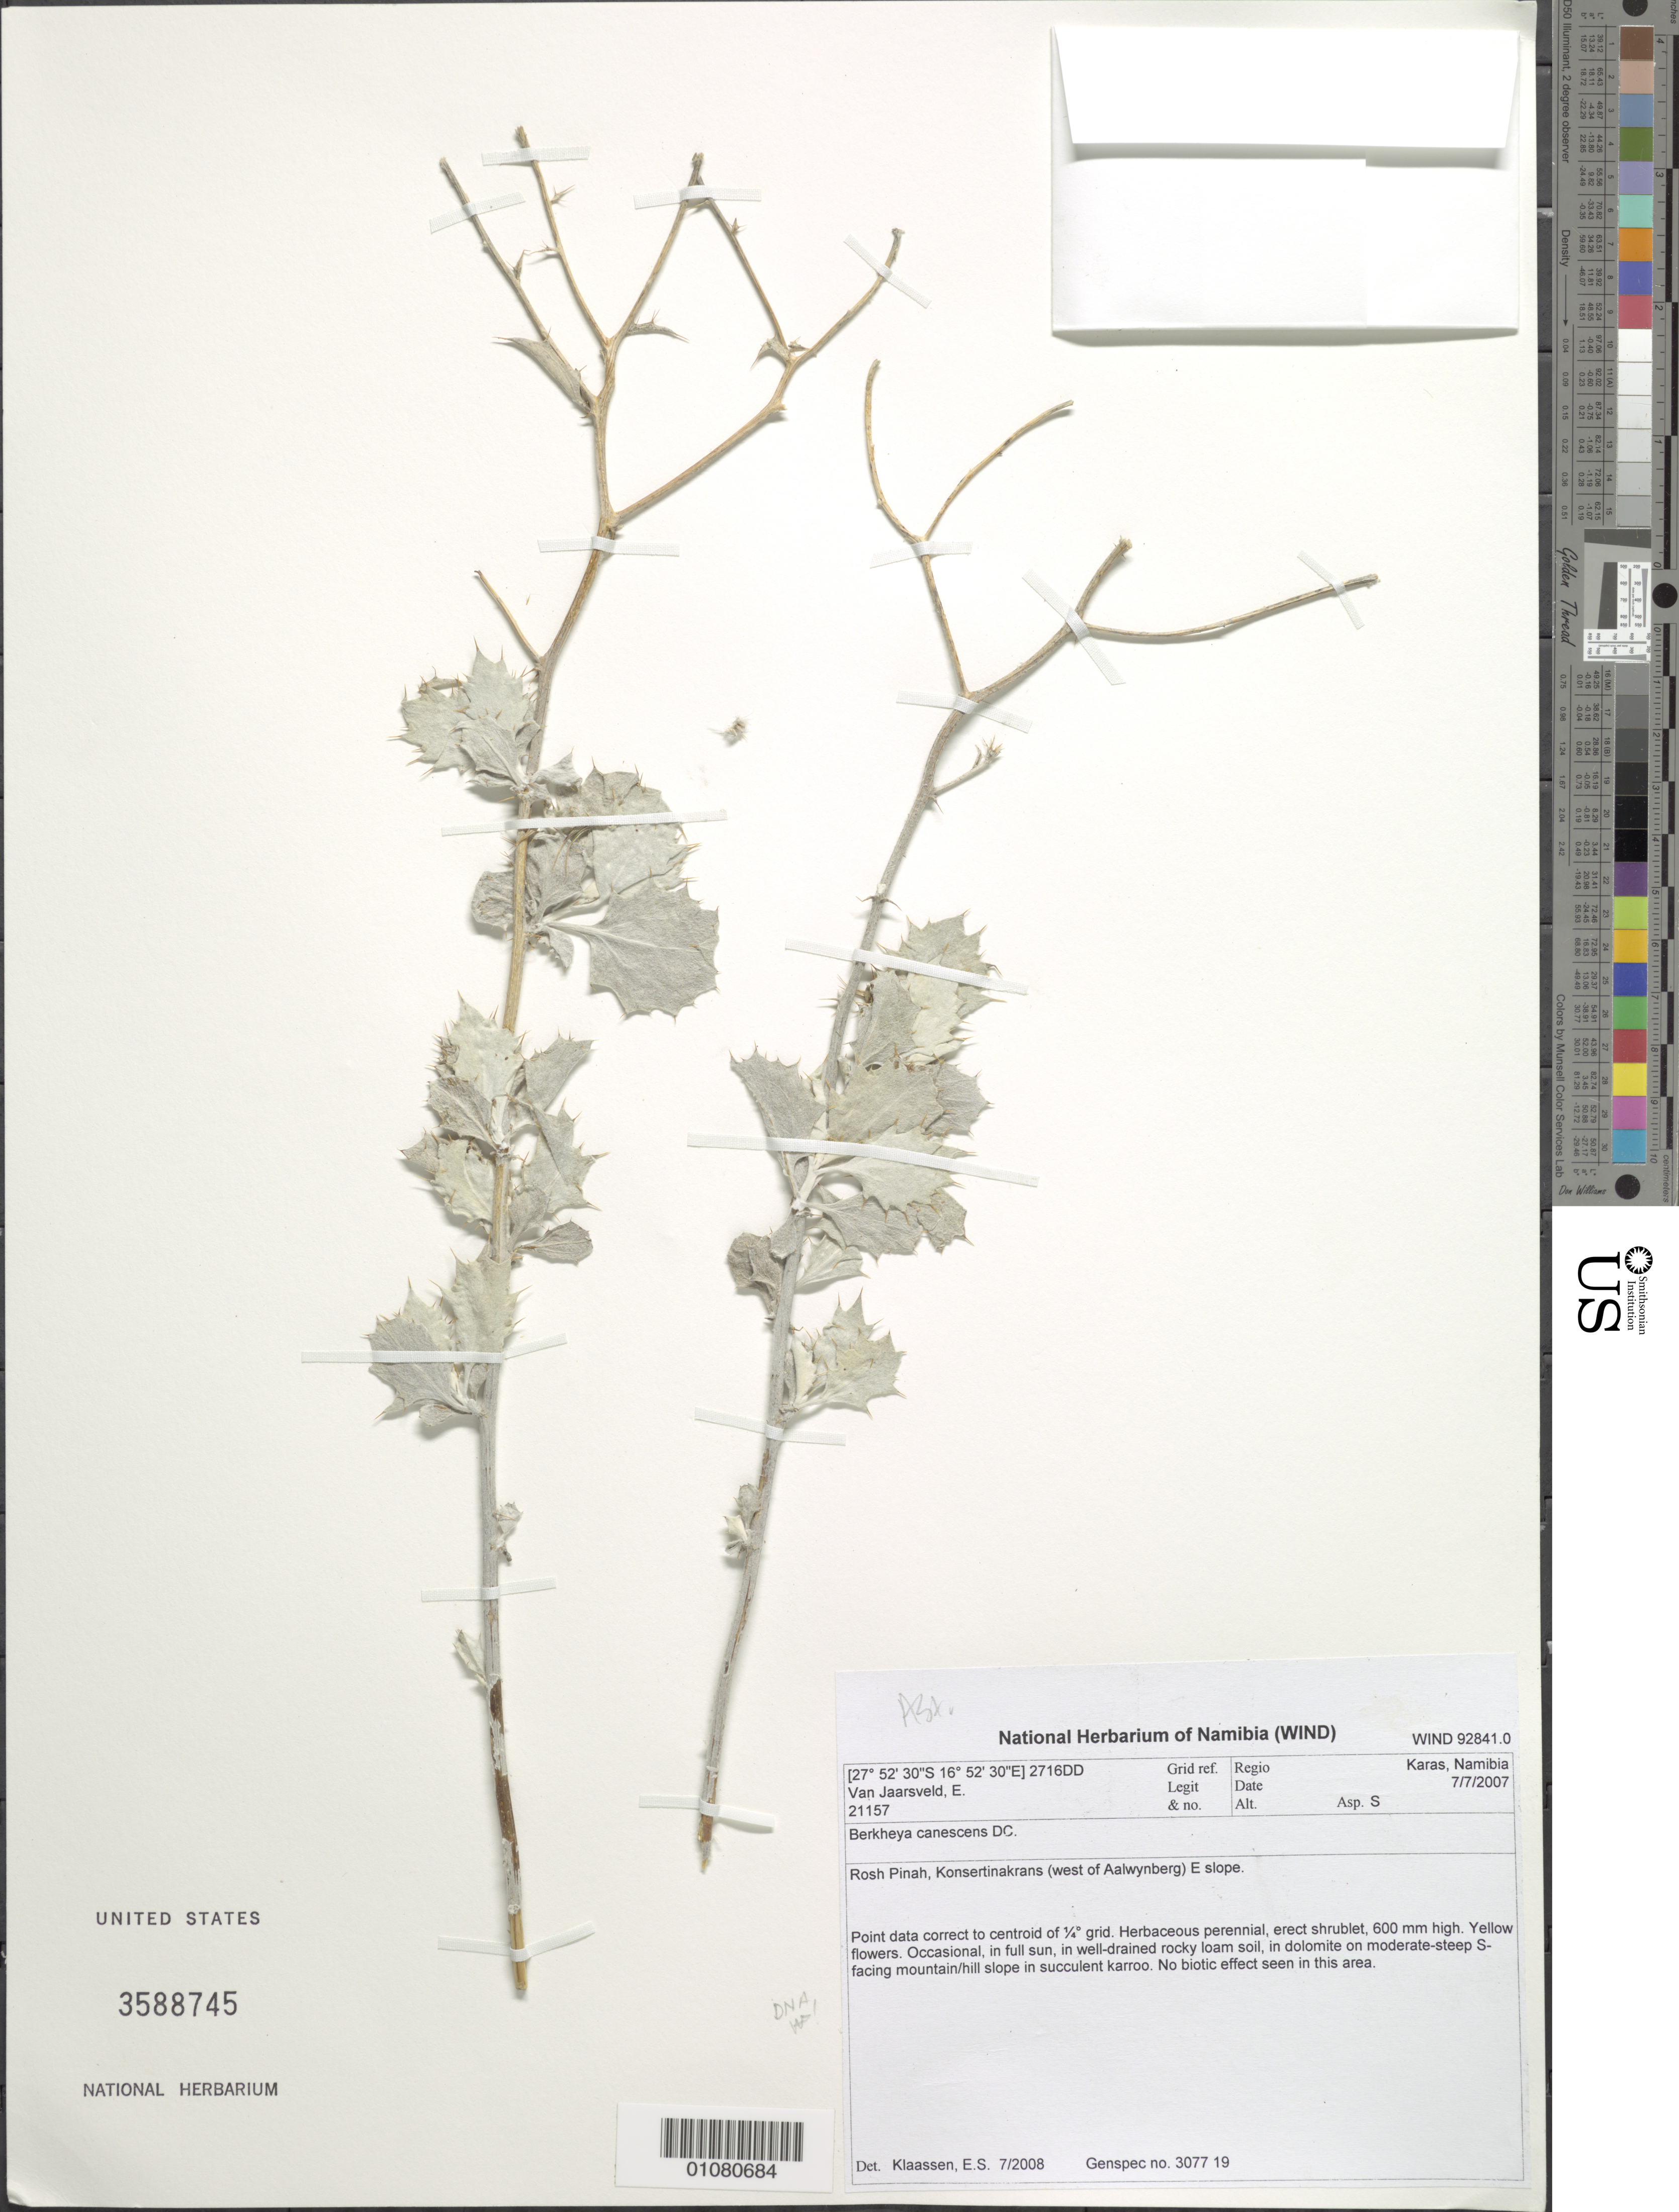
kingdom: Plantae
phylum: Tracheophyta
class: Magnoliopsida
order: Asterales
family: Asteraceae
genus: Berkheya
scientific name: Berkheya canescens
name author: DC.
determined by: Klaassen, E. S.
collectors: E. van Jaarsveld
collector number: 21157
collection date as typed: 7 July 2007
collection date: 2007-07-07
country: Namibia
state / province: Karas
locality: Rosh Pinah: Konsertinakrans (west of Aalwynberg), E slope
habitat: Full sun, in well-drained rocky loam soil, in dolomite on moderate-steep S-facing hill slope in succulent karroo. No biotic effect seen in this area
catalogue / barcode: US 3588745